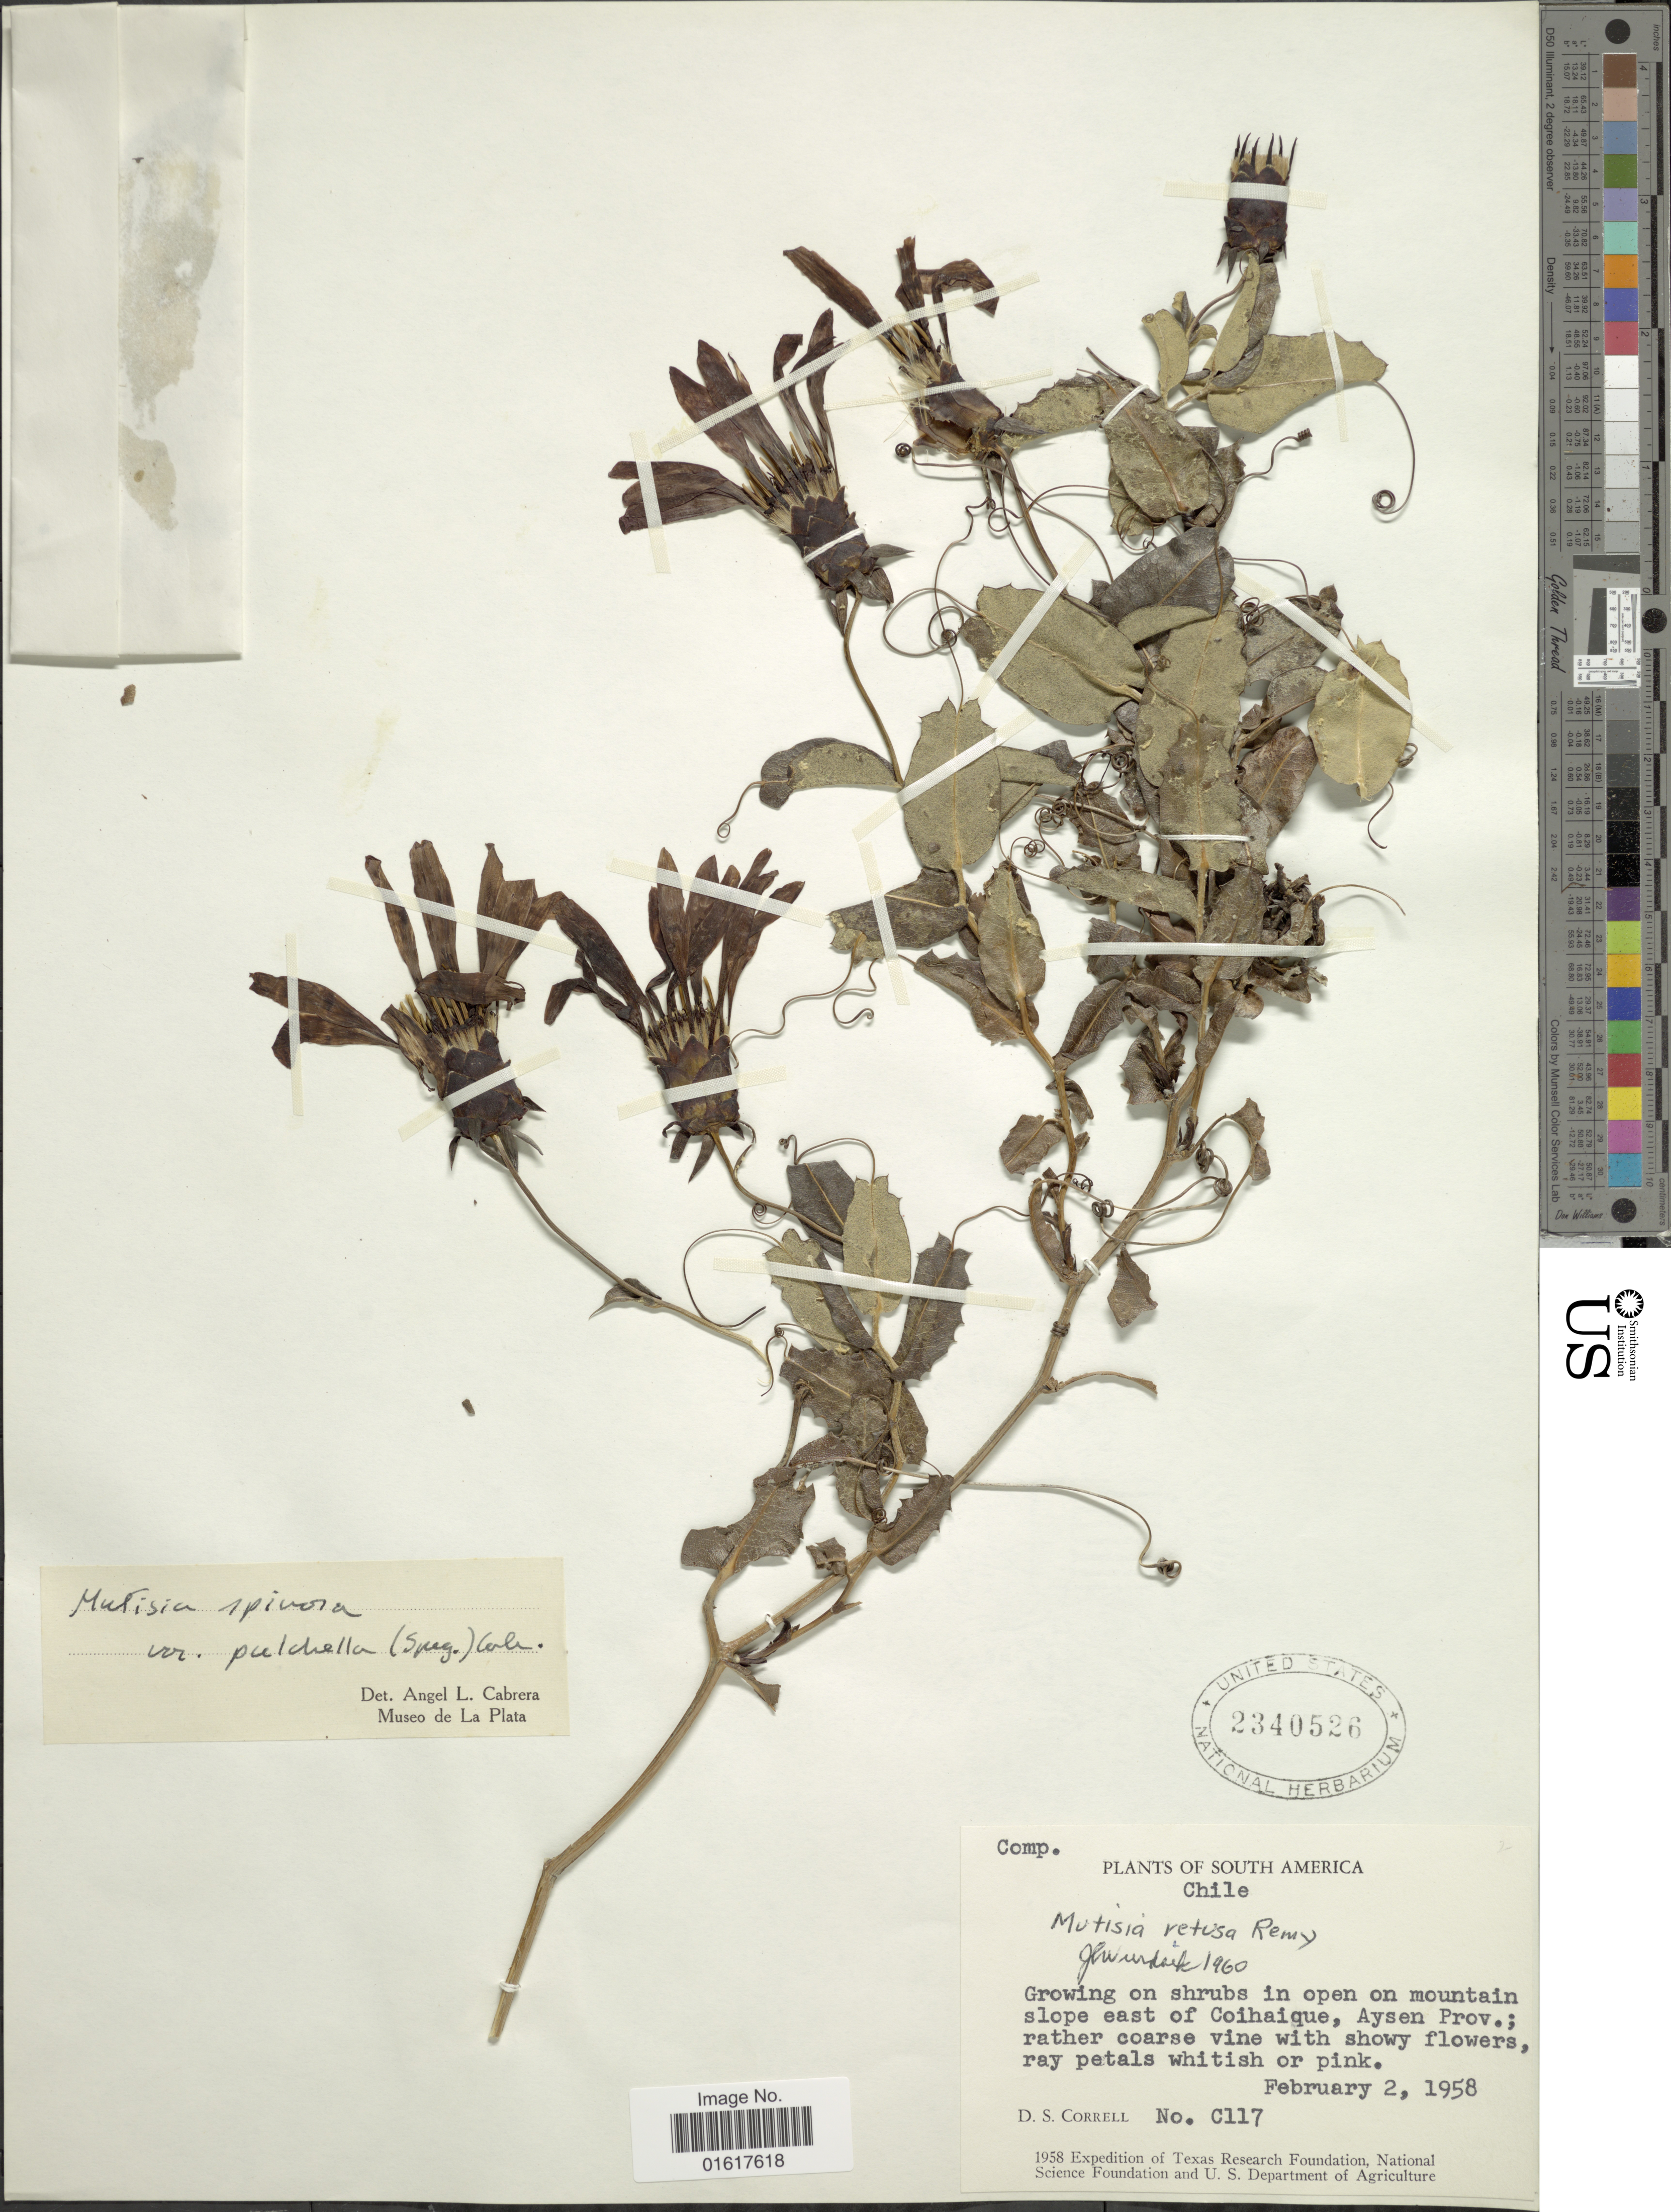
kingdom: Plantae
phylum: Tracheophyta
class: Magnoliopsida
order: Asterales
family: Asteraceae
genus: Mutisia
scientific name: Mutisia spinosa var. pulchella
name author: (Speg.) Cabrera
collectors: D. S. Correll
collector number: C117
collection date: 1958-03-02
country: Chile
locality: On mountain slope east of Coihaique, Aysen Prov.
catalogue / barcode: US 2340526